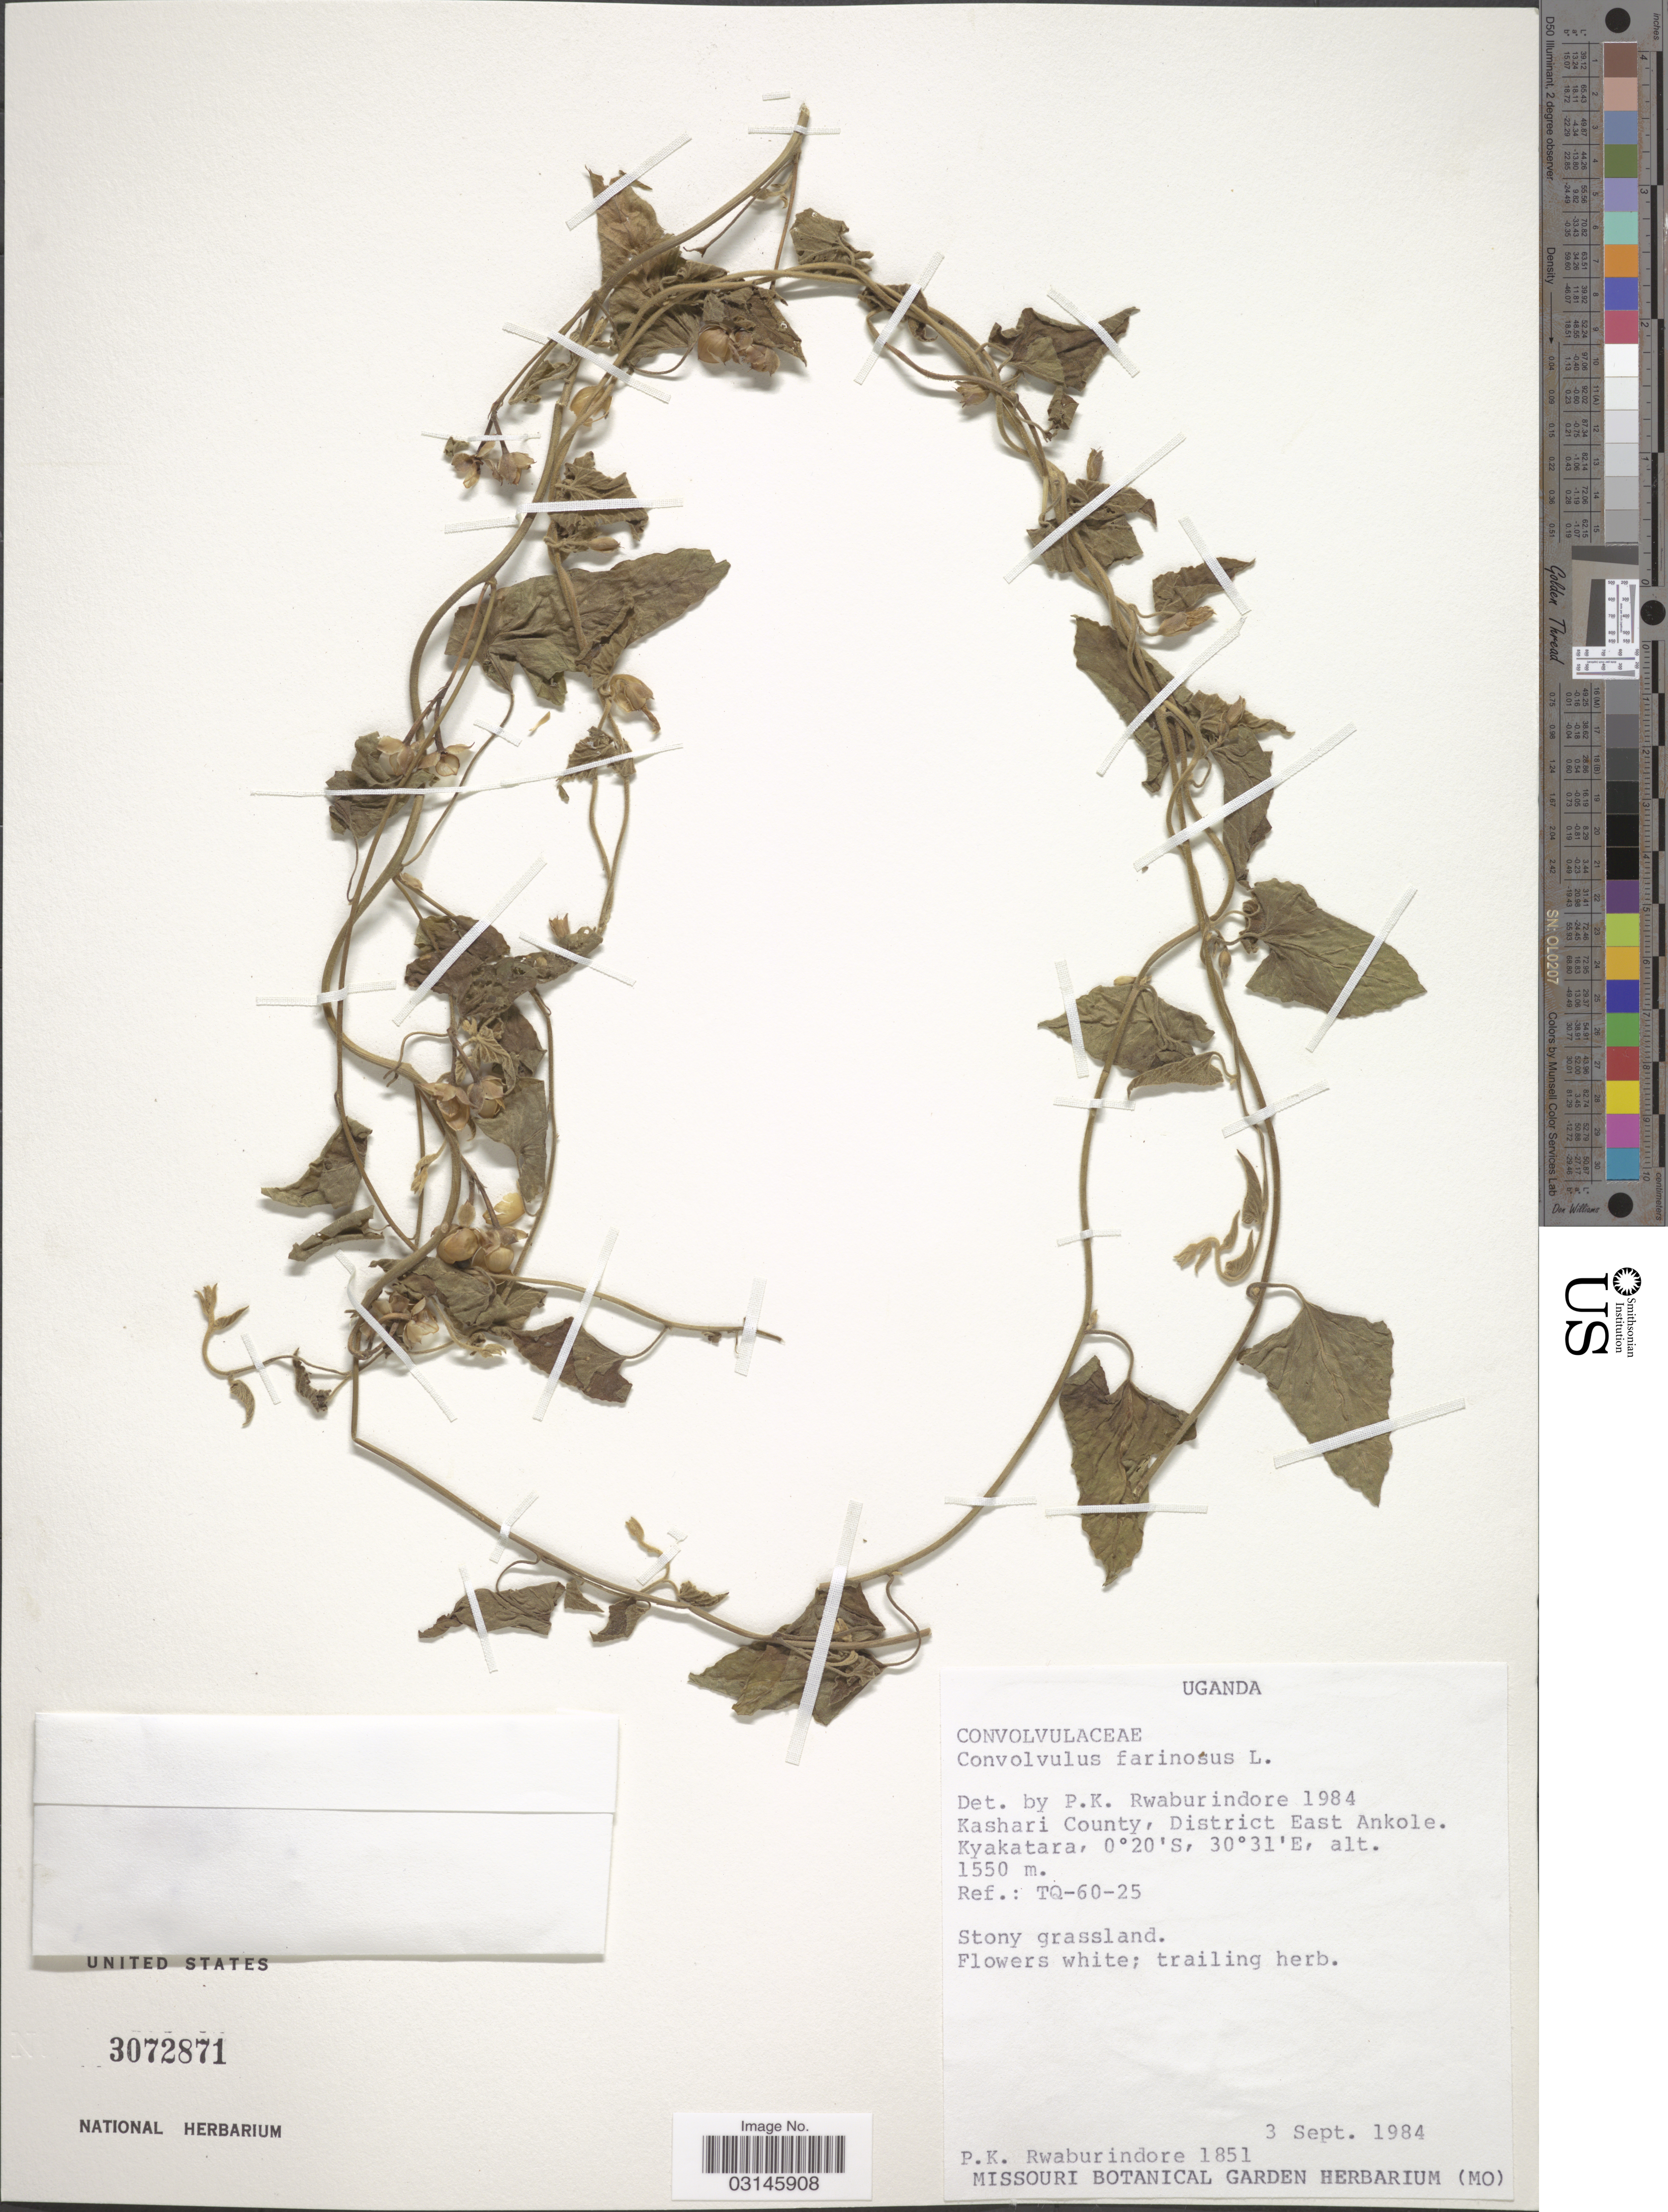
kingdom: Plantae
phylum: Tracheophyta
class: Magnoliopsida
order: Solanales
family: Convolvulaceae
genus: Convolvulus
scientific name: Convolvulus farinosus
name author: L.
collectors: P. Rwaburindore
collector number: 1851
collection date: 1984-09-03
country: Uganda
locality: Kashari County, District East Ankole. Kyakatara, Ref.: TQ-60-25.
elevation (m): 1550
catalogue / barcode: US 3072871